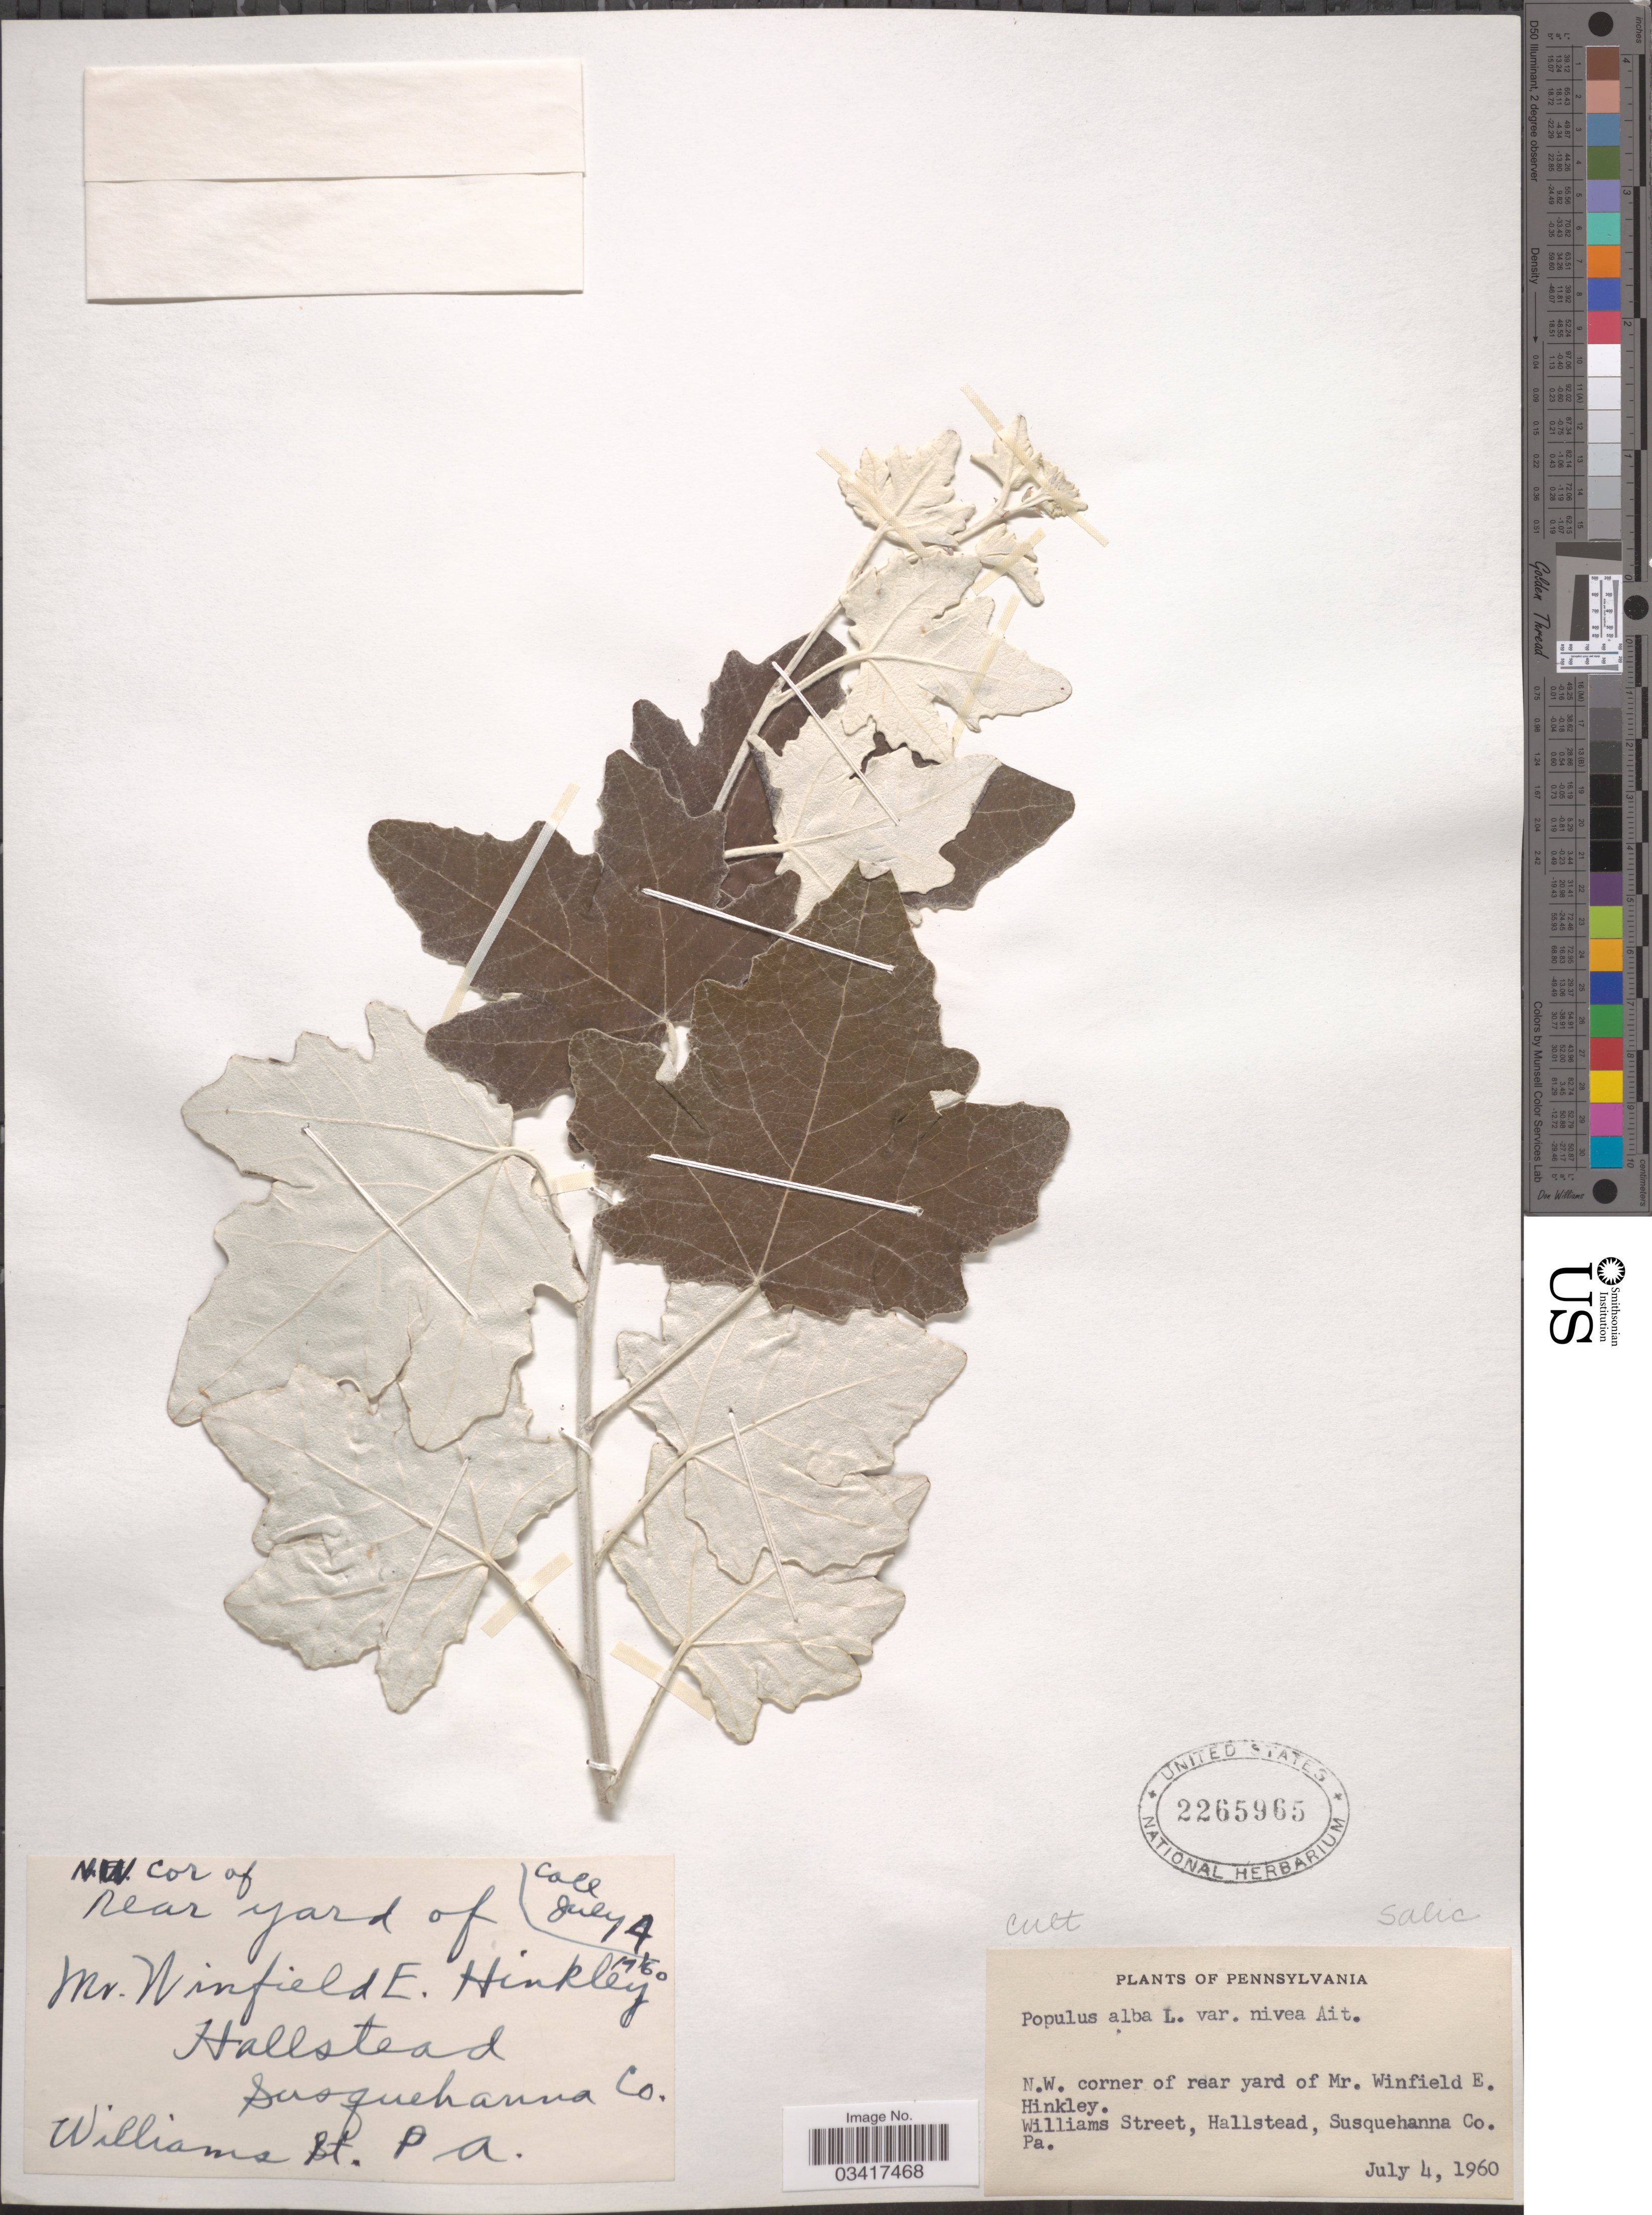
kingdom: Plantae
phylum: Tracheophyta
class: Magnoliopsida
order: Malpighiales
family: Salicaceae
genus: Populus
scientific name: Populus alba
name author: L.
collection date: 1960-07-04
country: United States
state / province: Pennsylvania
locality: N.W. corner of rear yard of Mr. Winfield E. Hinckley. Williams Street, Hallstead, Susquehanna Co.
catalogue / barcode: US 2265965